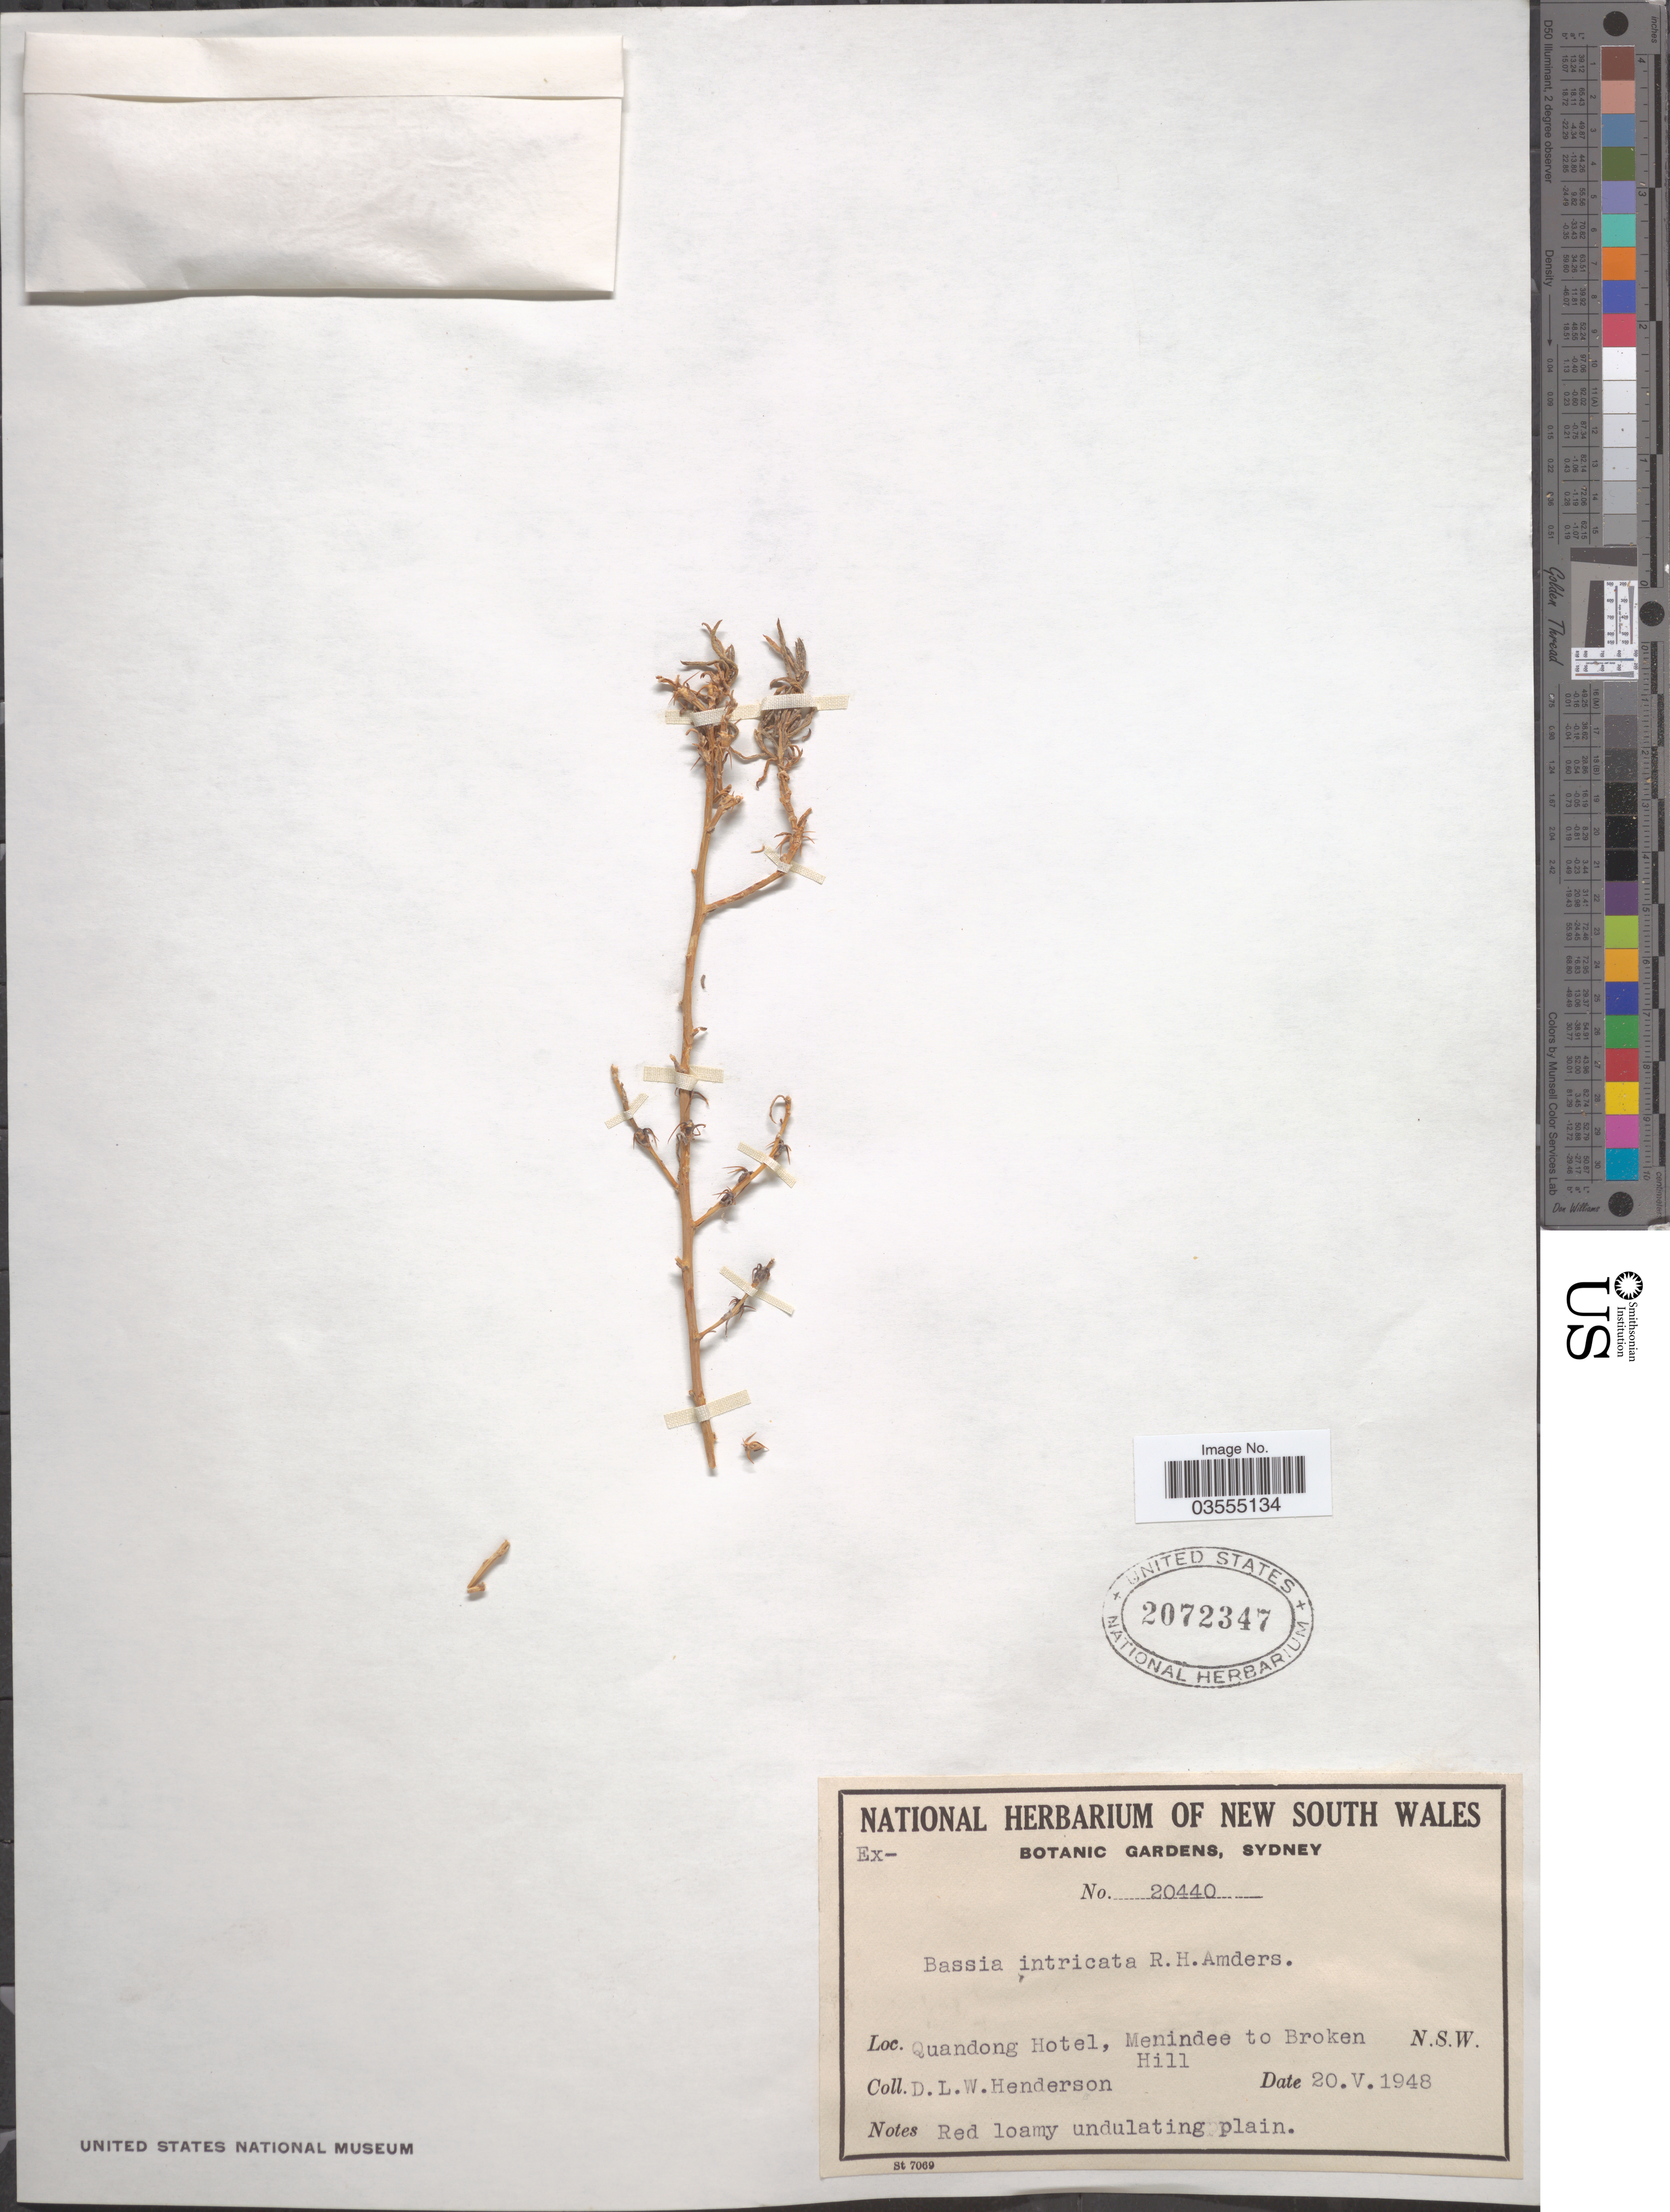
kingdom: Plantae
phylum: Tracheophyta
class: Magnoliopsida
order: Caryophyllales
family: Amaranthaceae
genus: Sclerolaena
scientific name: Sclerolaena intricata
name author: (R.H. Anderson) A.J. Scott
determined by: Wilson, Paul G.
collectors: D. Henderson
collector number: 20440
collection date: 1948-05-20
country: Australia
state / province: New South Wales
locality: Quandong Hotel, Menindee to Broken Hill.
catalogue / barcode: US 2072347